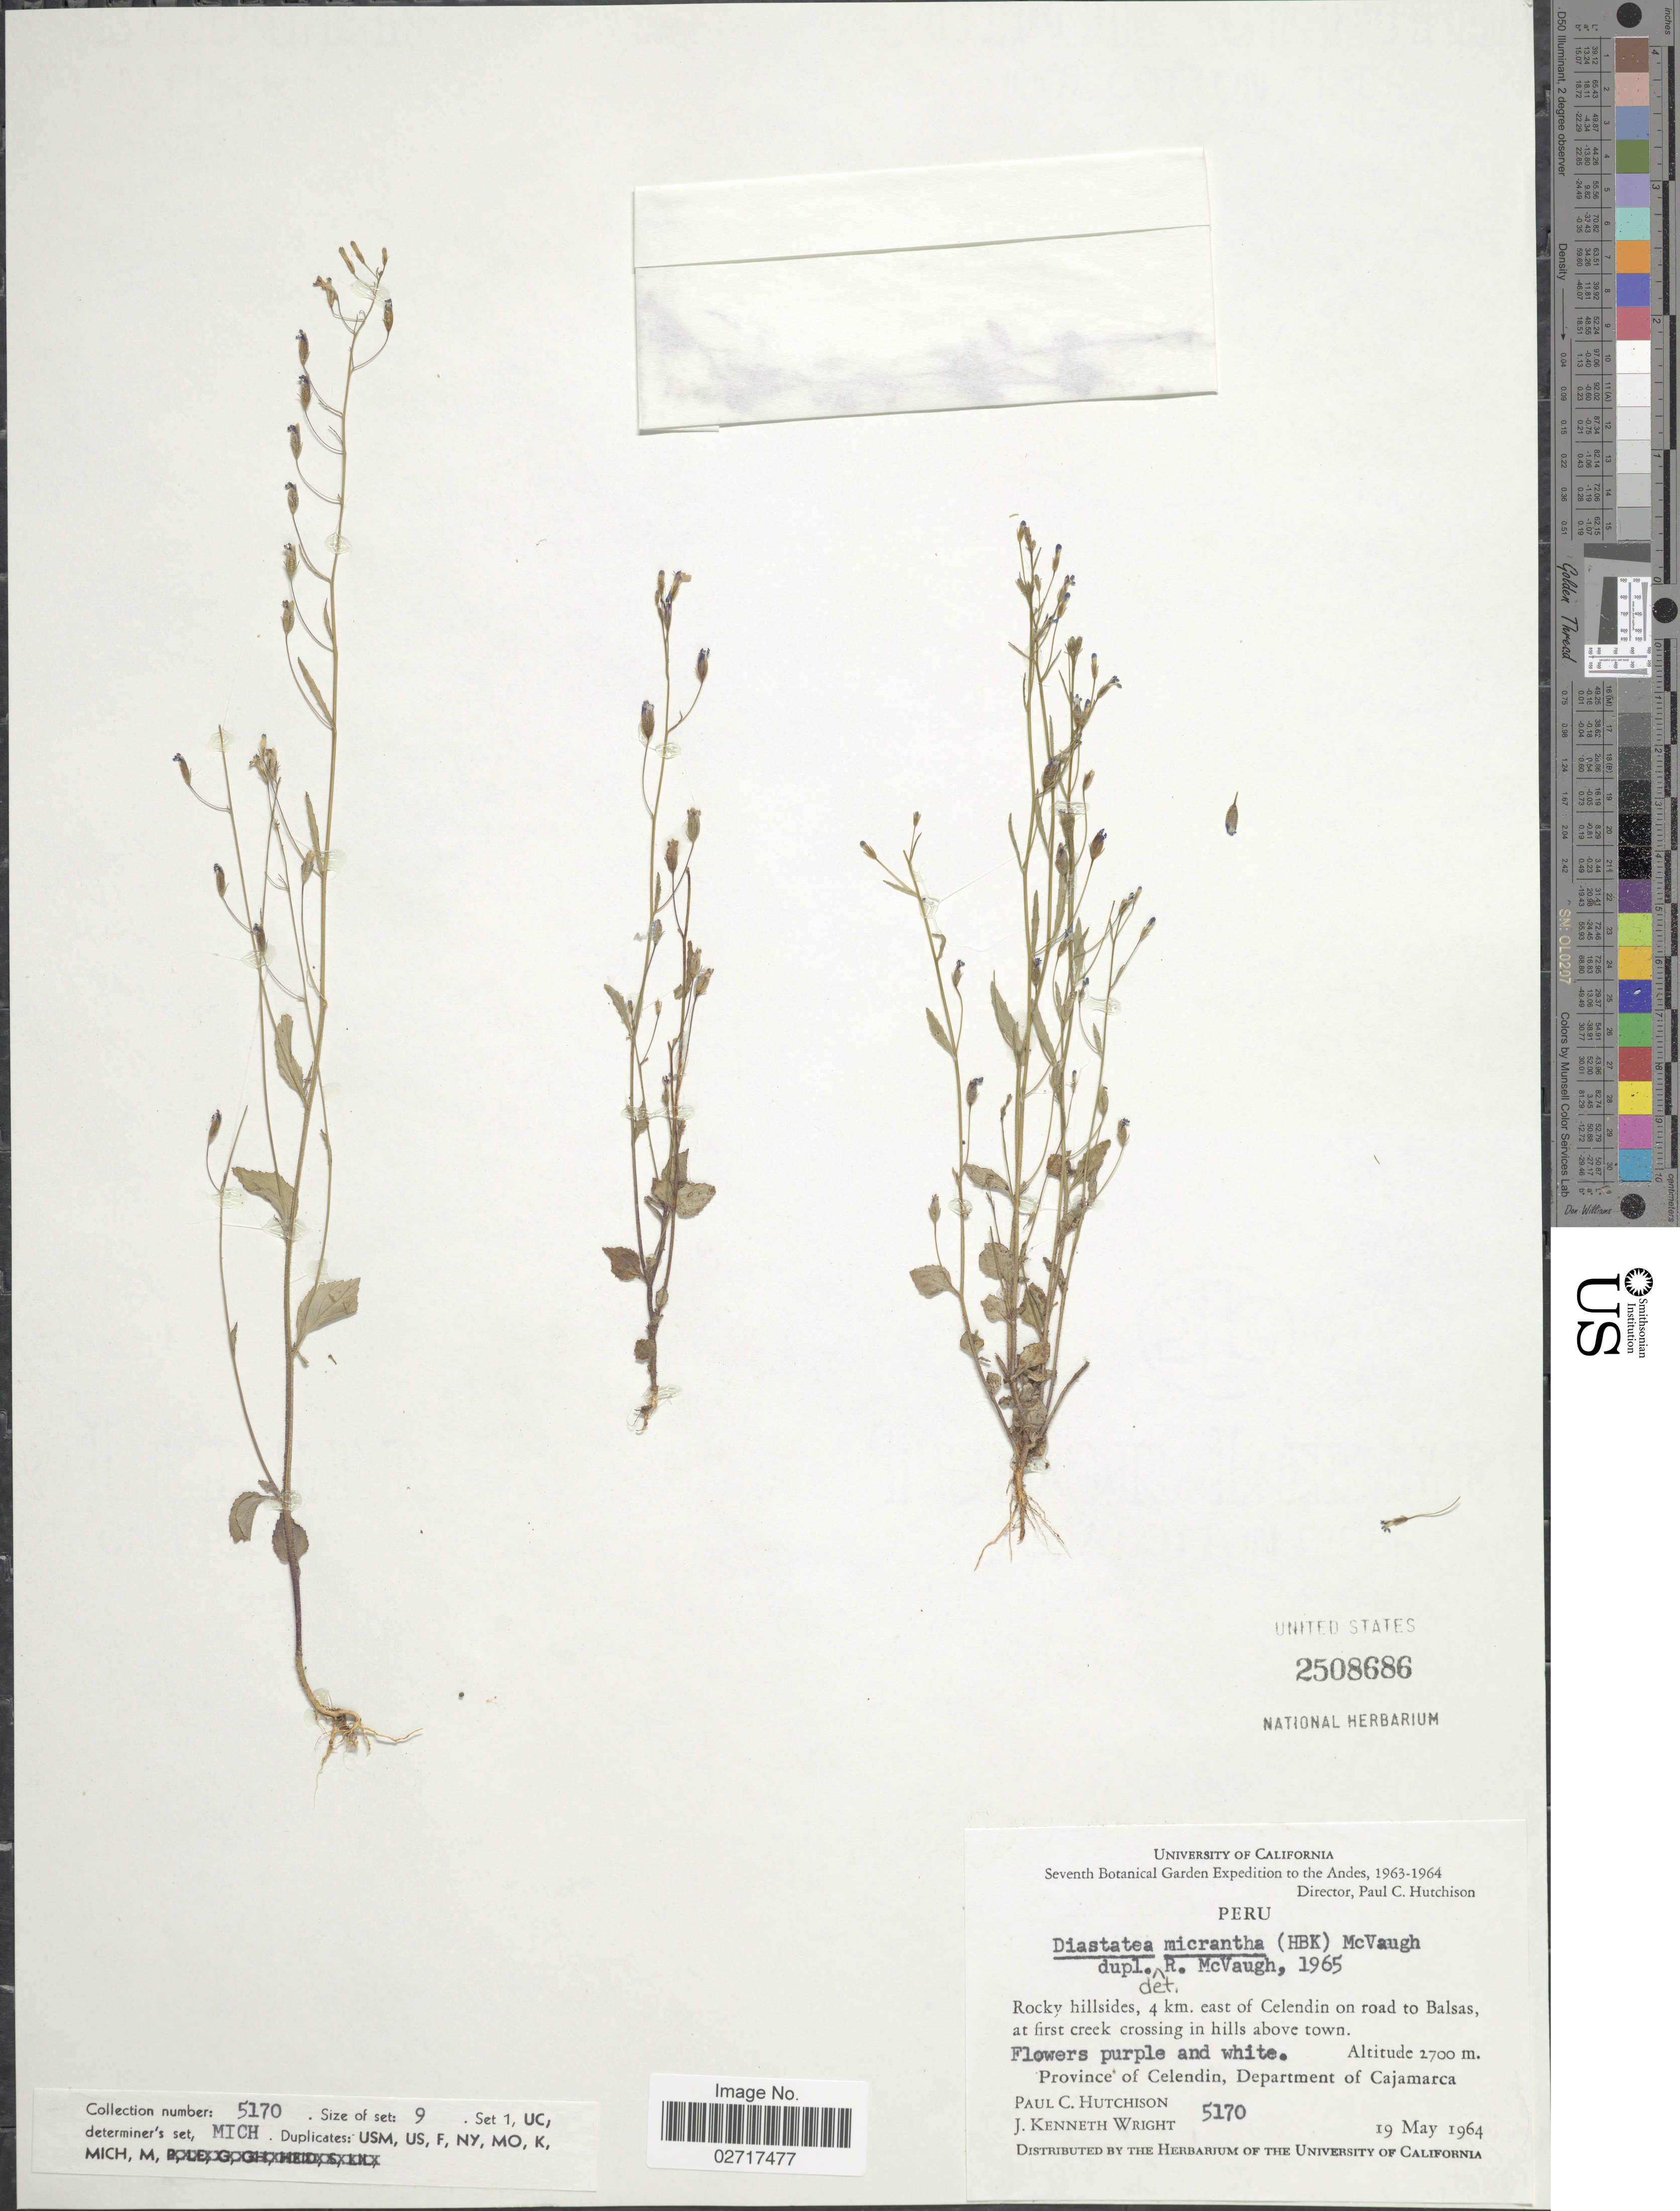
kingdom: Plantae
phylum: Tracheophyta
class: Magnoliopsida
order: Asterales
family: Campanulaceae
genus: Diastatea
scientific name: Diastatea micrantha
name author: (Kunth) McVaugh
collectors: P. C. Hutchison & J. K. Wright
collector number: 5170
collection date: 1964-05-19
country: Peru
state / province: Cajamarca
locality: The Andes. Rocky hillsides, 4 km. east of Celendin on road to Balsas, at first creek crossing in hills above town. Provincia of Celendin, Department of Cajamarca.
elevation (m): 2700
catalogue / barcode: US 2508686